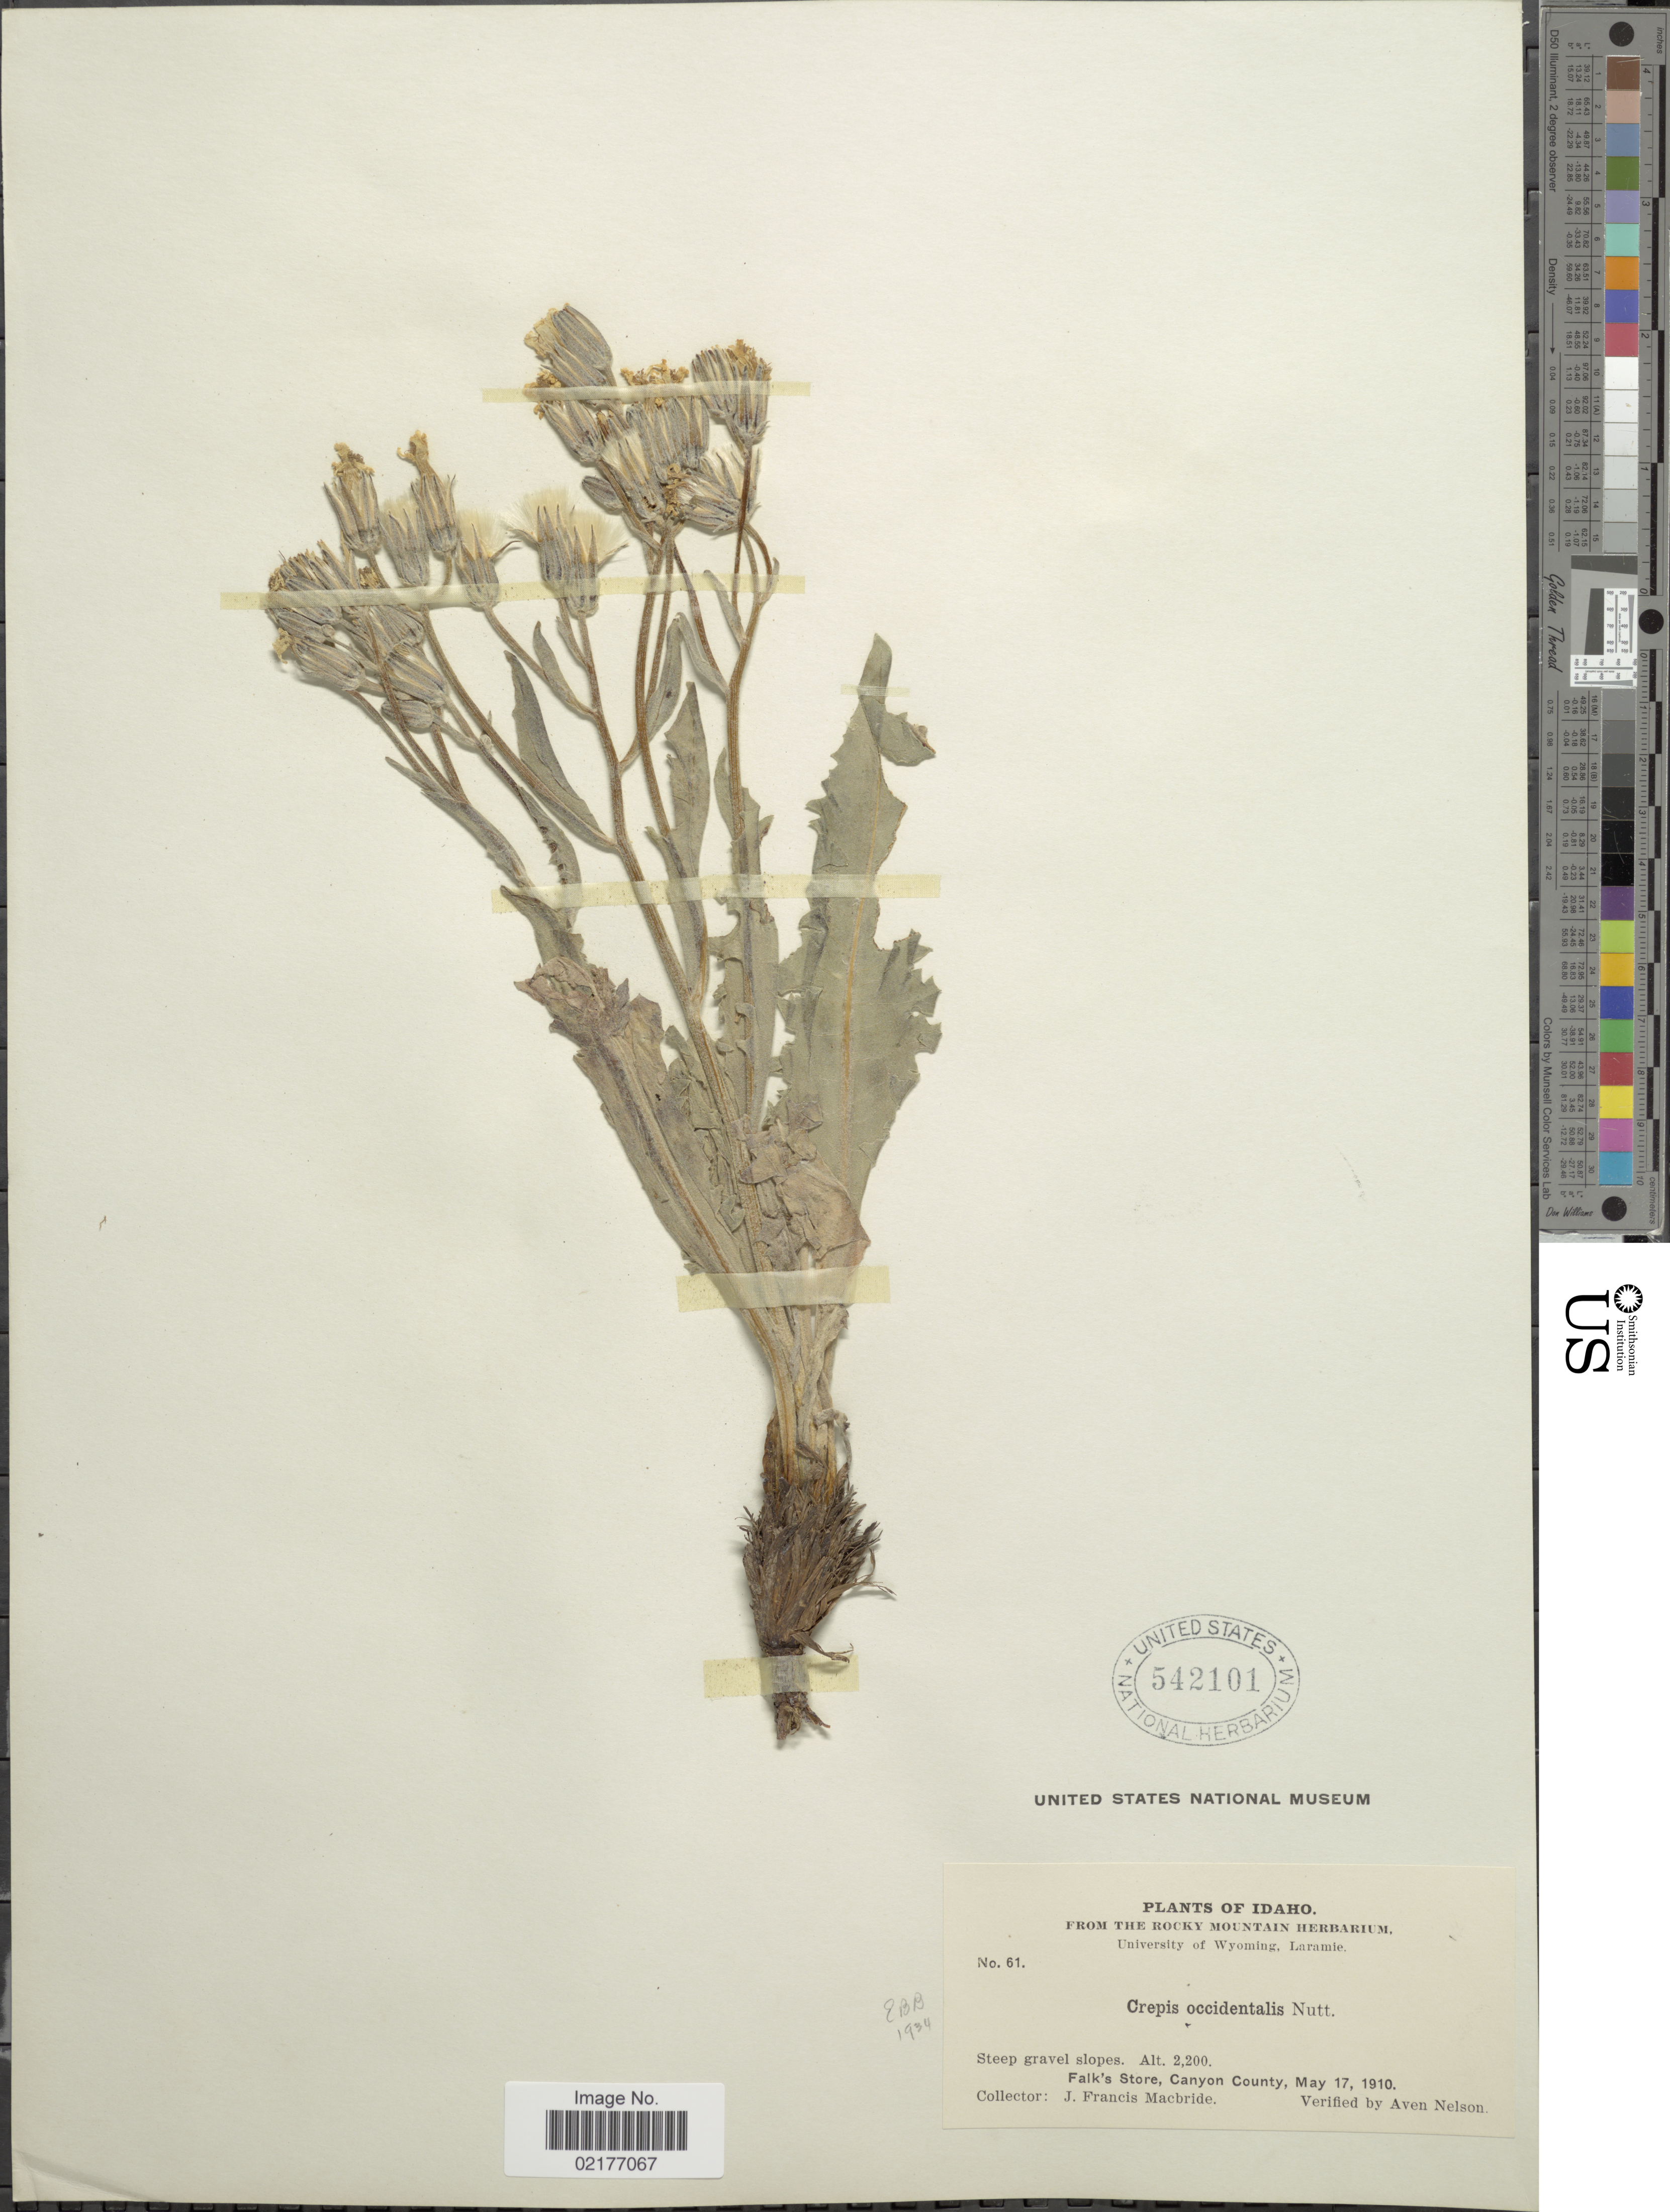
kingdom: Plantae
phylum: Tracheophyta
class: Magnoliopsida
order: Asterales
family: Asteraceae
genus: Crepis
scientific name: Crepis occidentalis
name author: Nutt.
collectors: J. F. Macbride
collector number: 61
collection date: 1910-05-17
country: United States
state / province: Idaho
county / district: Canyon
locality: Falk's Store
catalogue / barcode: US 542101